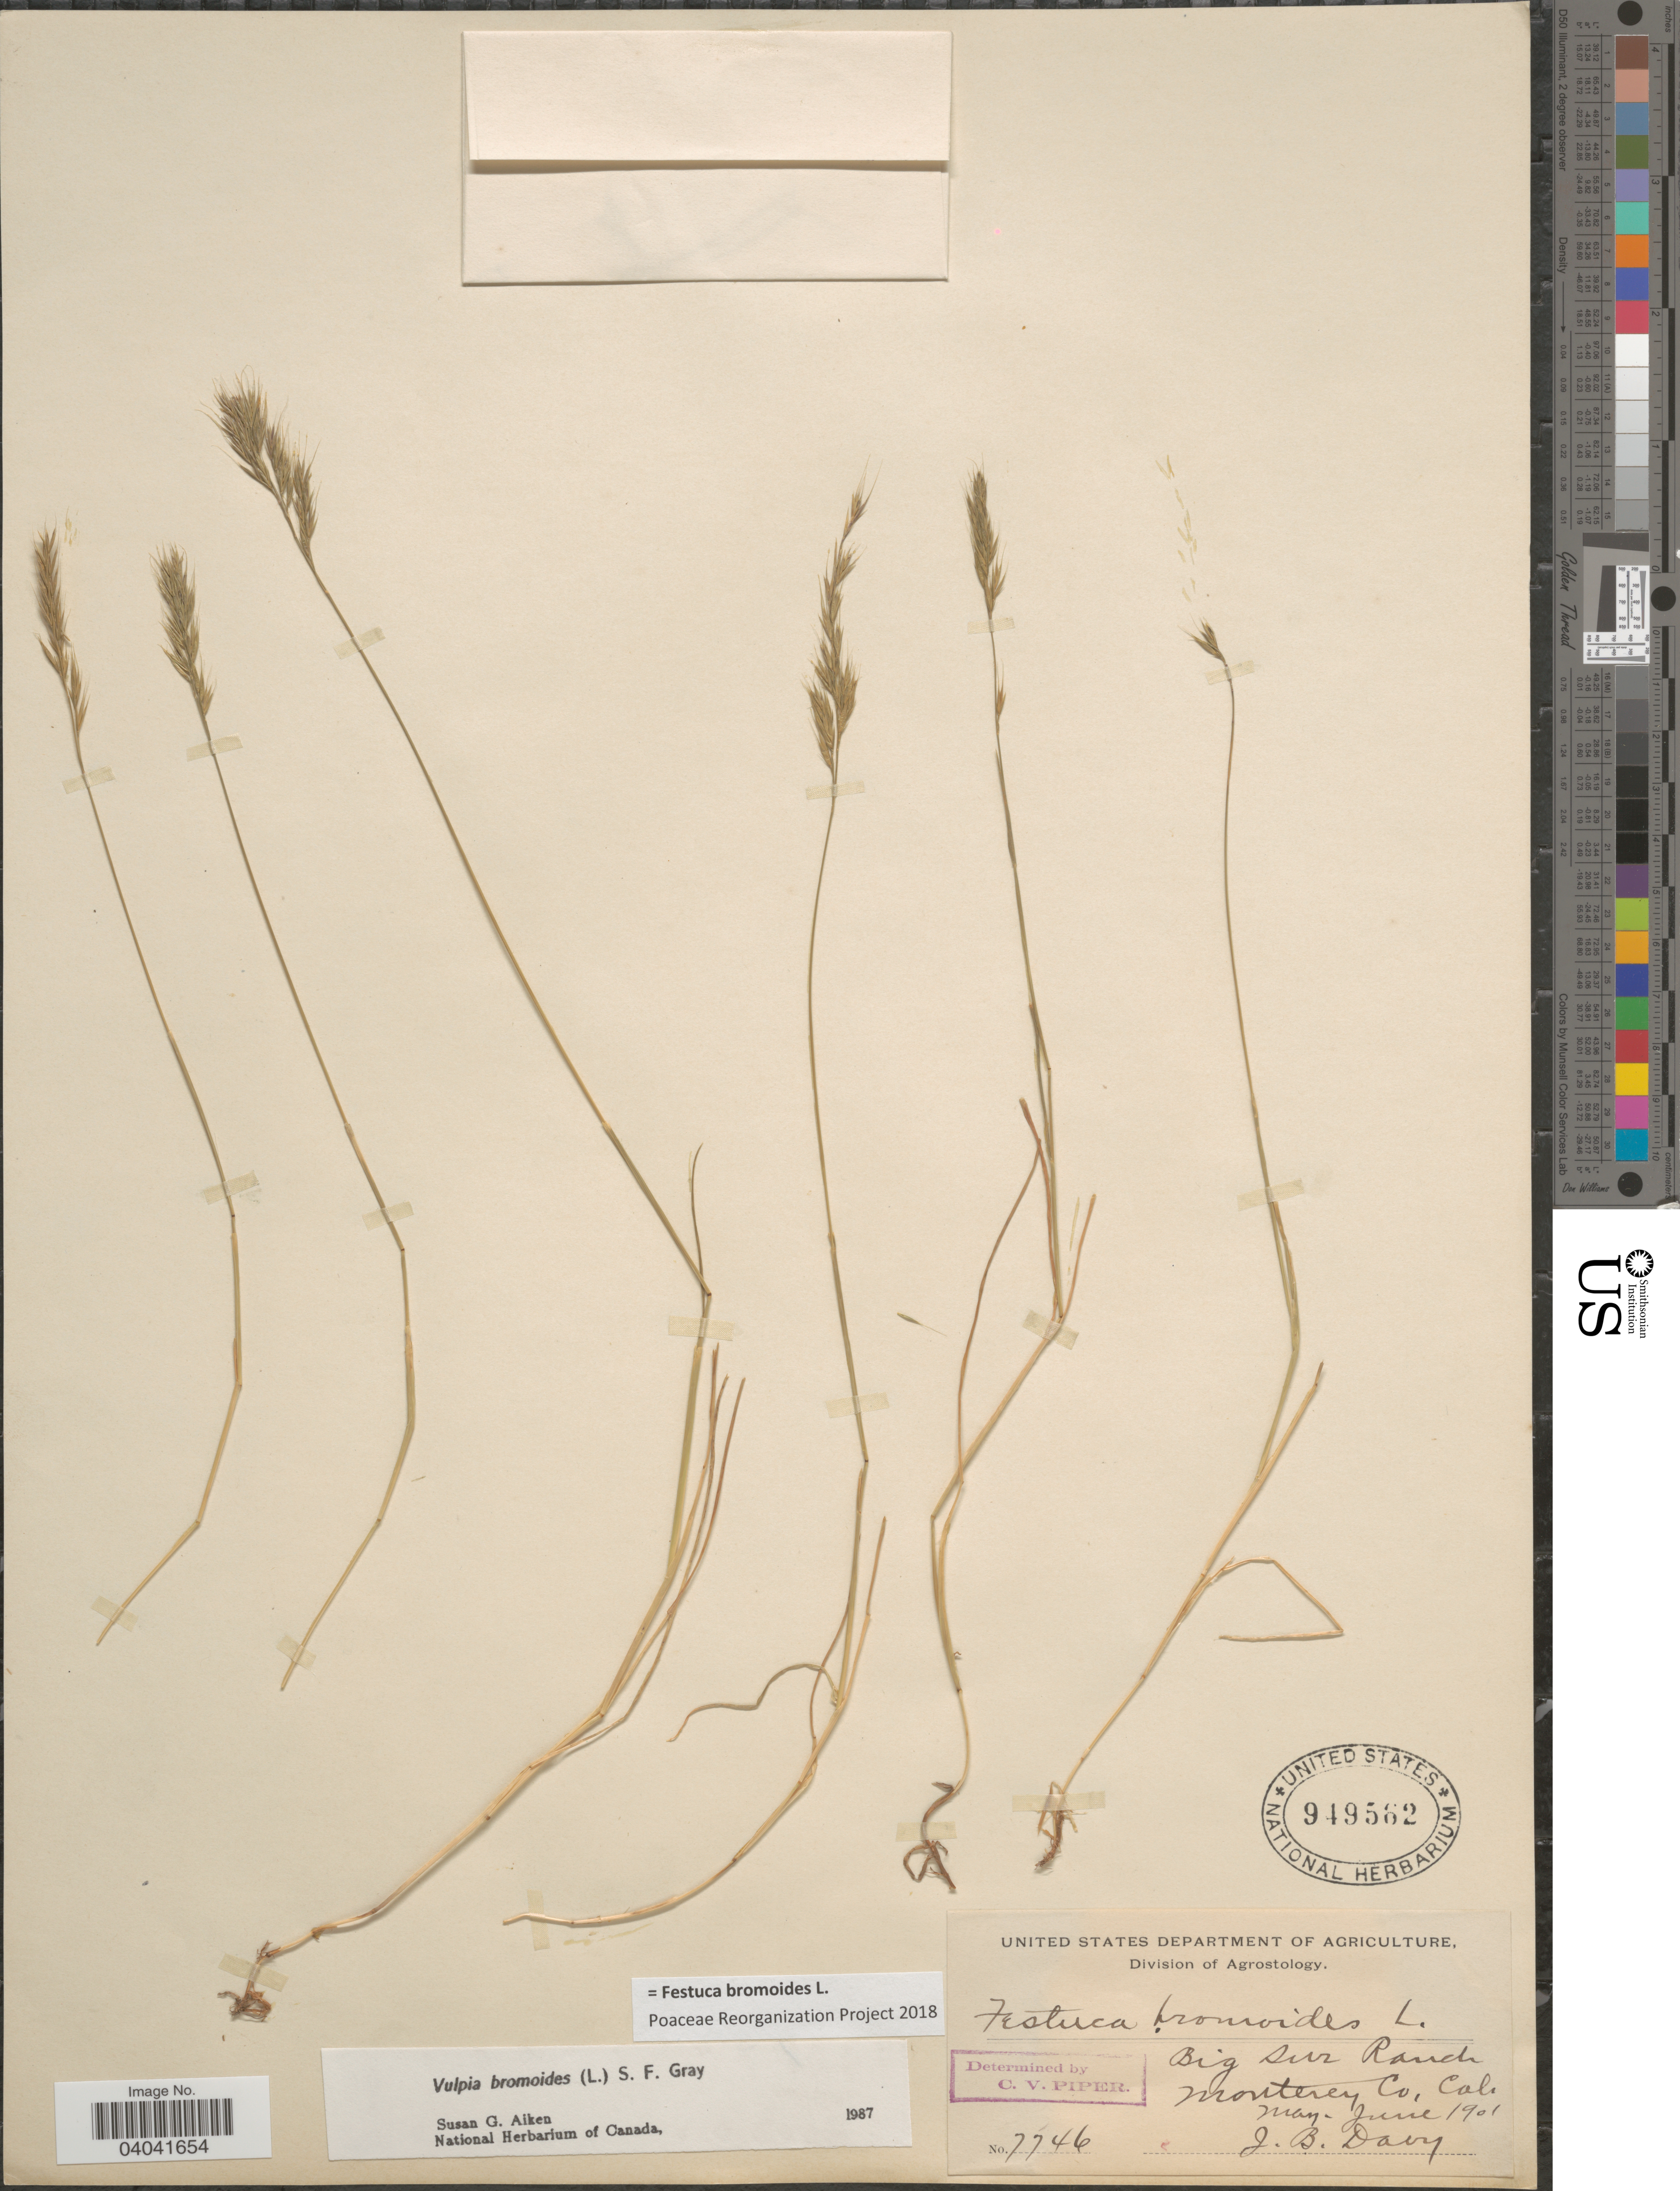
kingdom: Plantae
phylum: Tracheophyta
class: Liliopsida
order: Poales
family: Poaceae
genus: Festuca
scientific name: Festuca bromoides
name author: L.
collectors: J. Burtt Davy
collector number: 7746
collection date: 1901-05/1901-06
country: United States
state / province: Colorado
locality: Big Sur Ranch. Monterey Co.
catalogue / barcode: US 949562